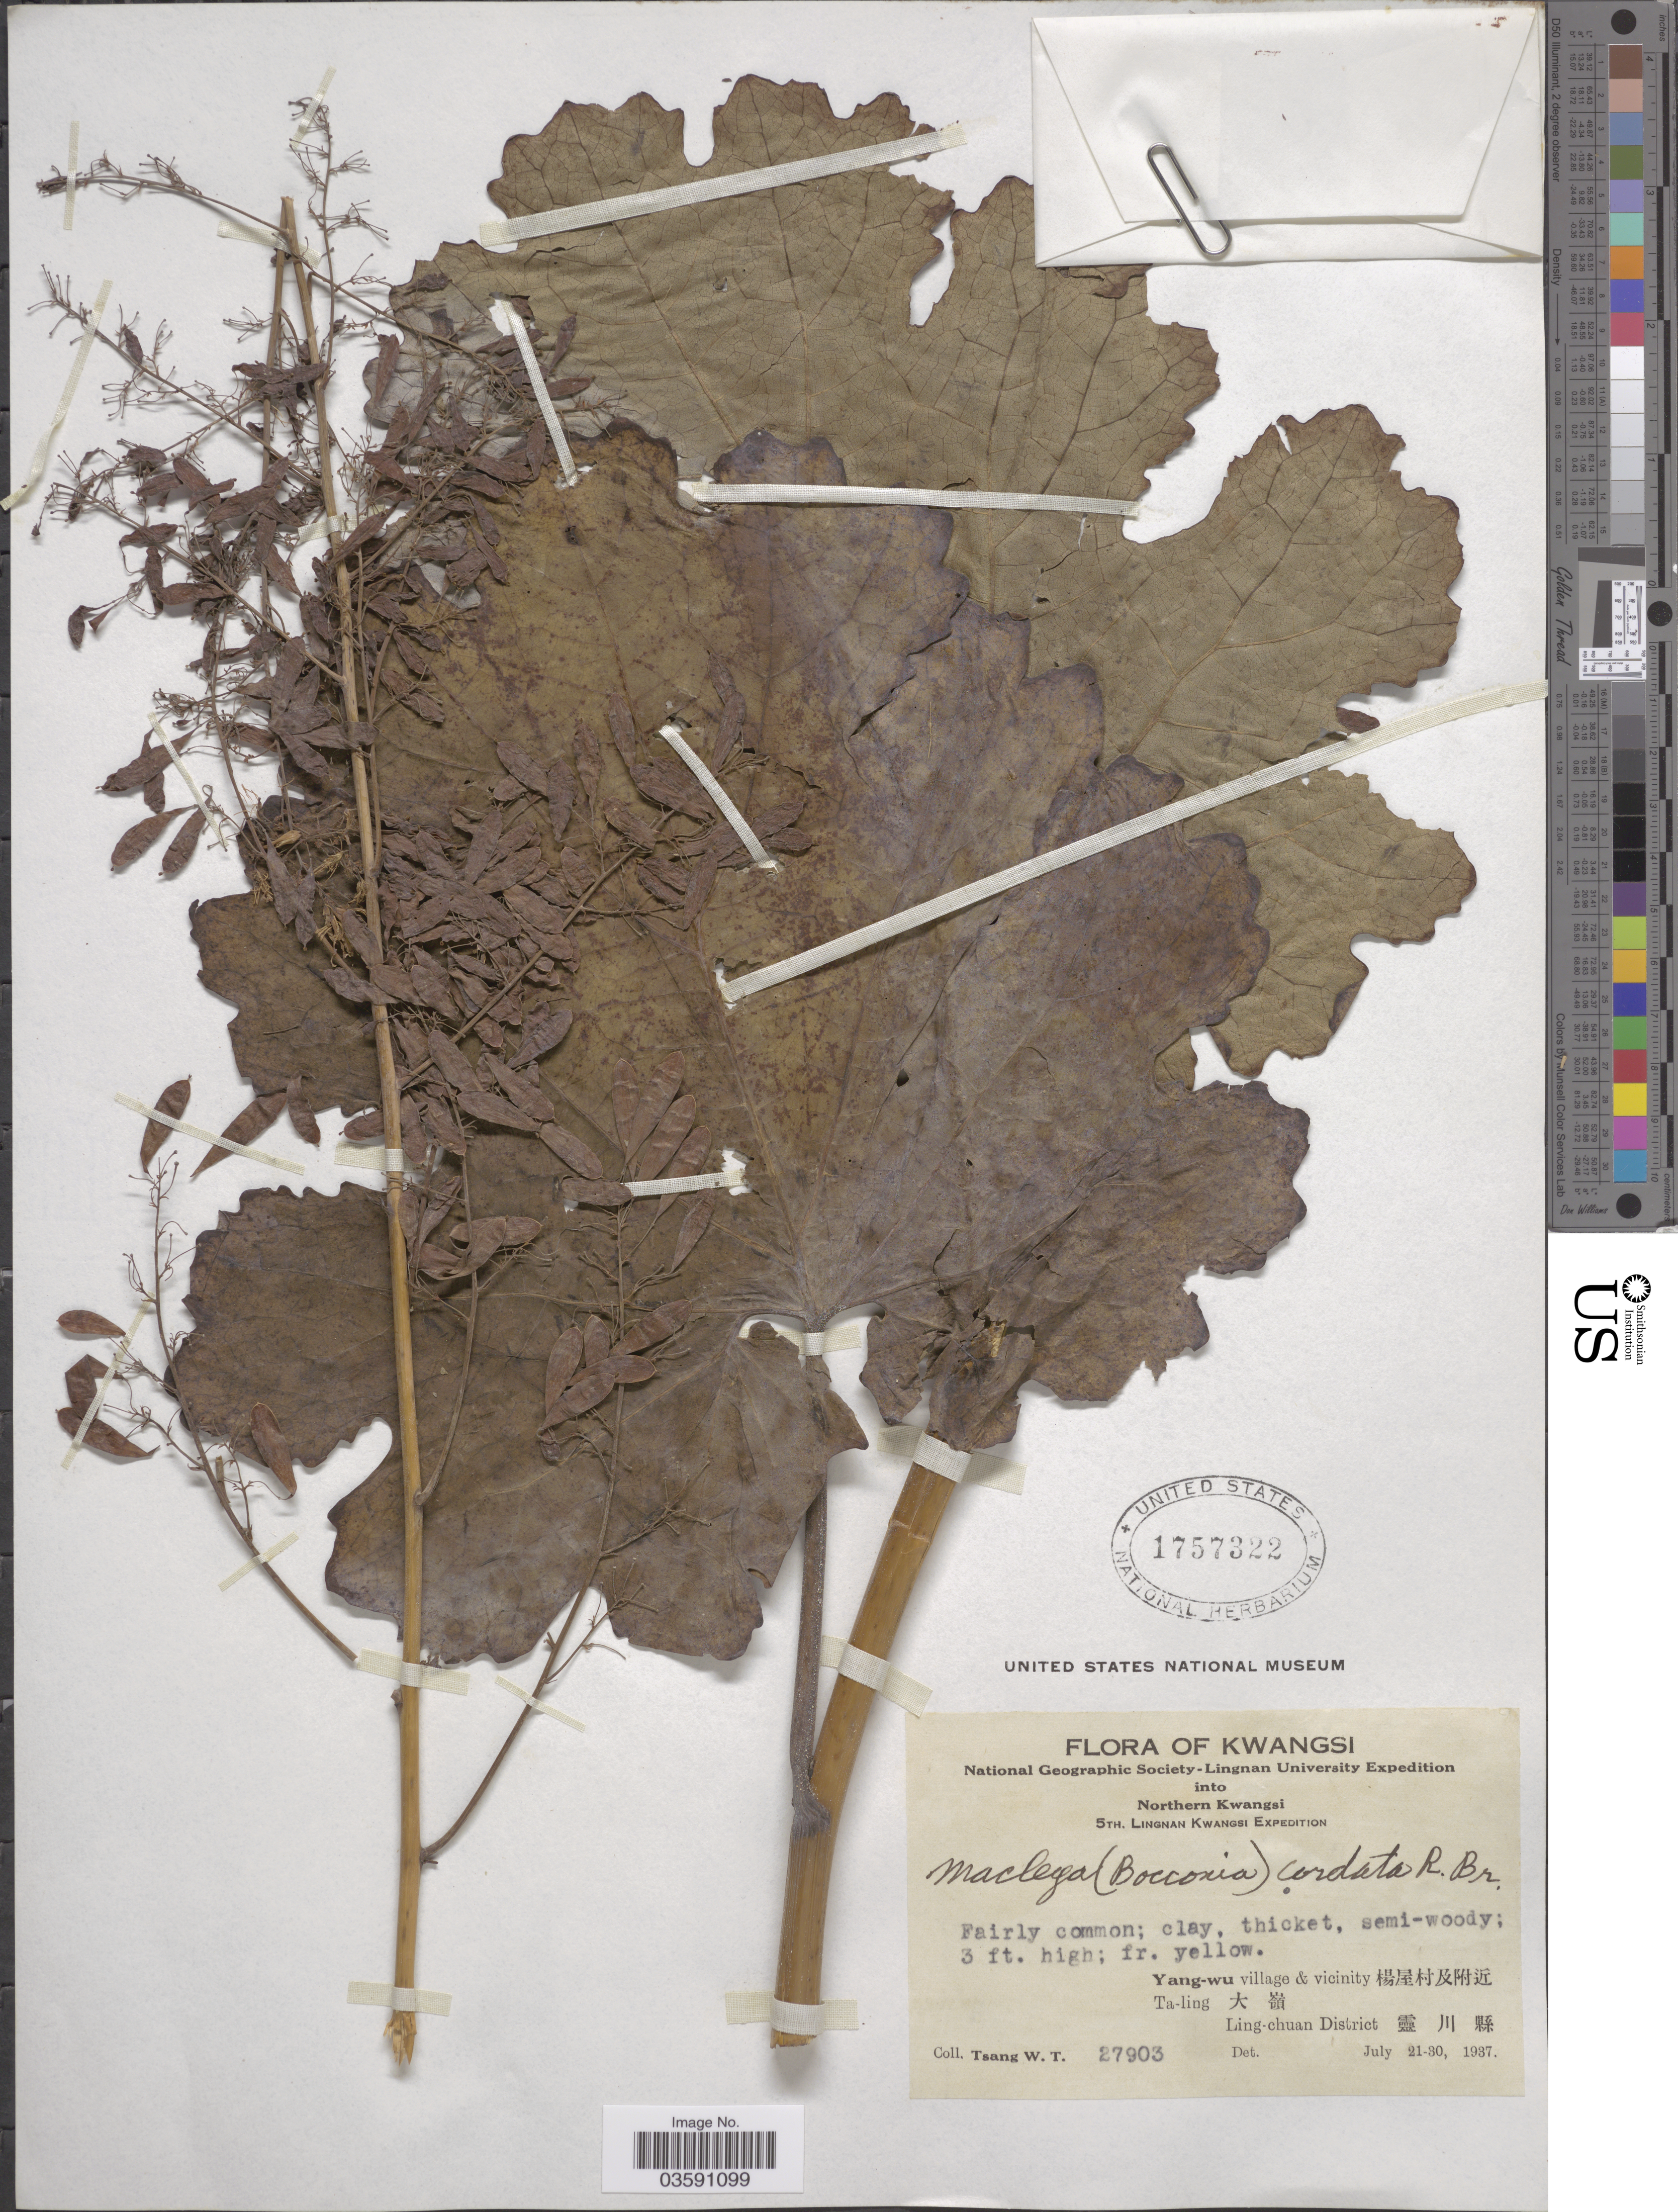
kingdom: Plantae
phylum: Tracheophyta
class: Magnoliopsida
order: Ranunculales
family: Papaveraceae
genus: Macleaya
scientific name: Macleaya cordata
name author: (Willd.) R. Br.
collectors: W. T. Tsang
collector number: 27903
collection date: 1937-07-21/1937-07-30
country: China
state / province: Guangxi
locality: Kwangsi. Yang-wu village & vicinity X. Ta-ling X. Ling-chuan District X.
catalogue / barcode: US 1757322